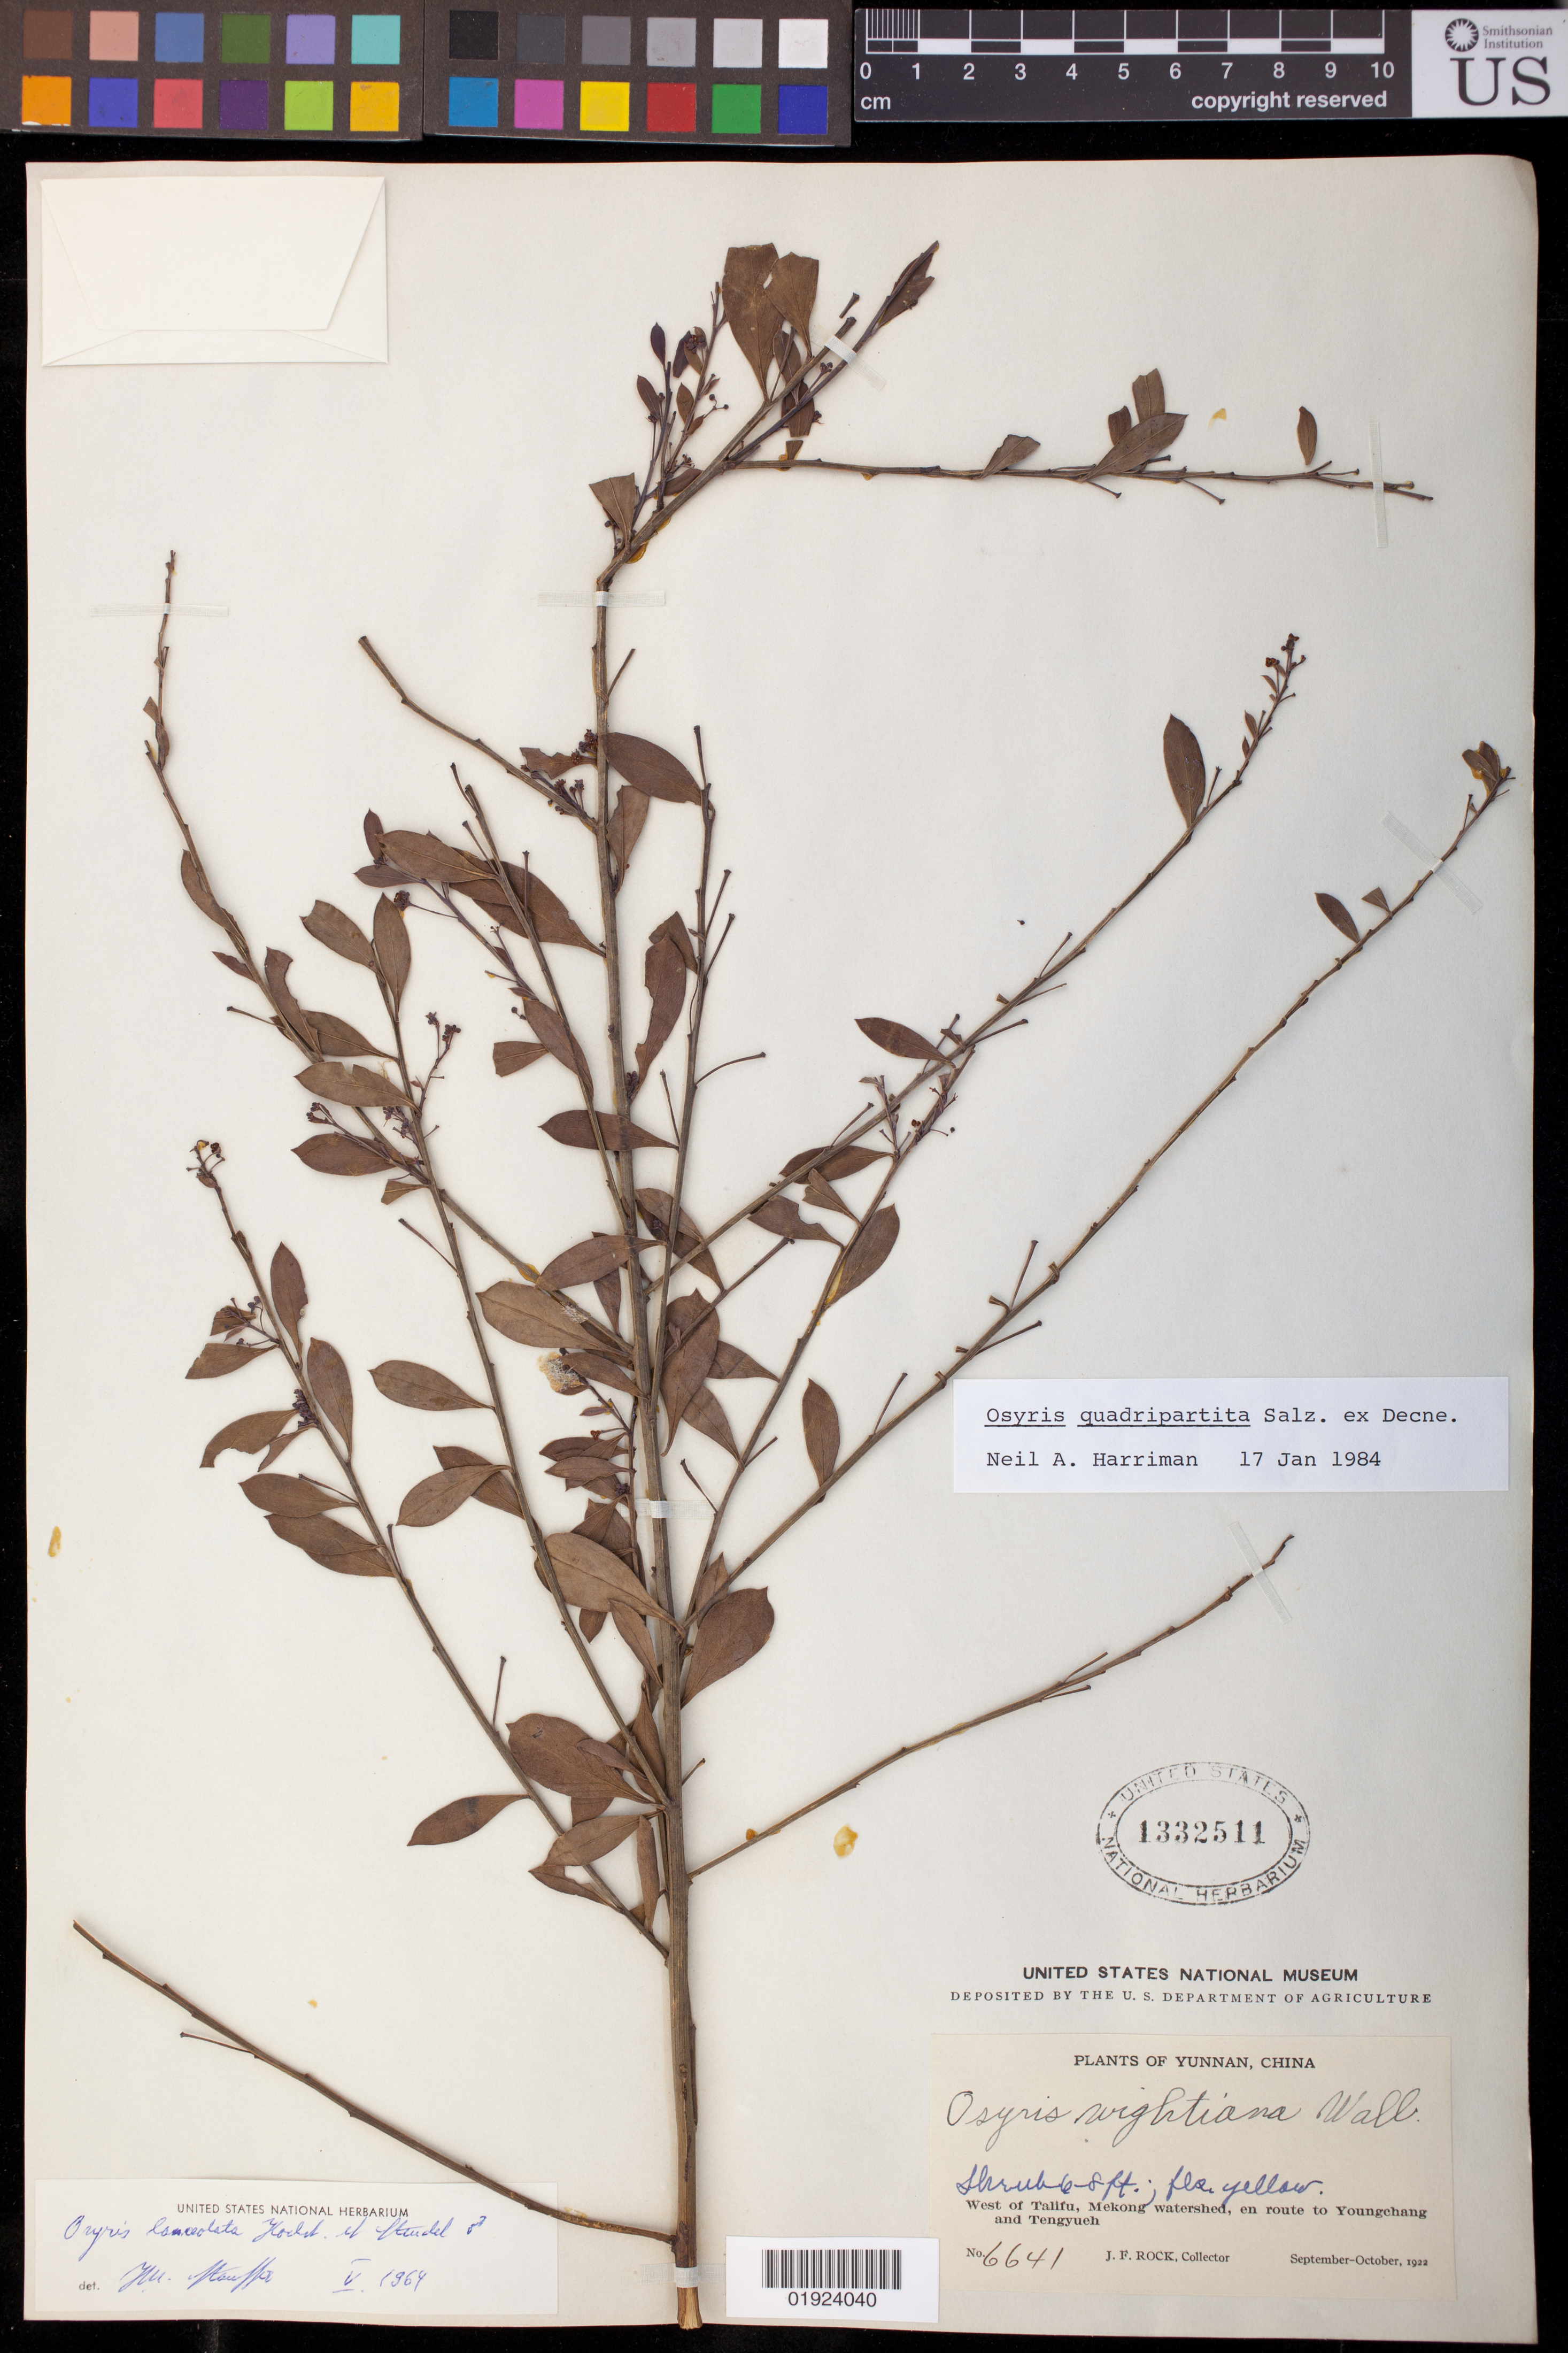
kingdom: Plantae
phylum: Tracheophyta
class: Magnoliopsida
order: Santalales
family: Santalaceae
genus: Osyris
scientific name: Osyris quadripartita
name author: Salzm. ex Decne.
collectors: J. F. Rock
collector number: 6641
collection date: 1922-09/1922-10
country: China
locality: West of Talifu, Mekong watershed, en route to Youngchang and Tengyueh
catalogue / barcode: US 1332511